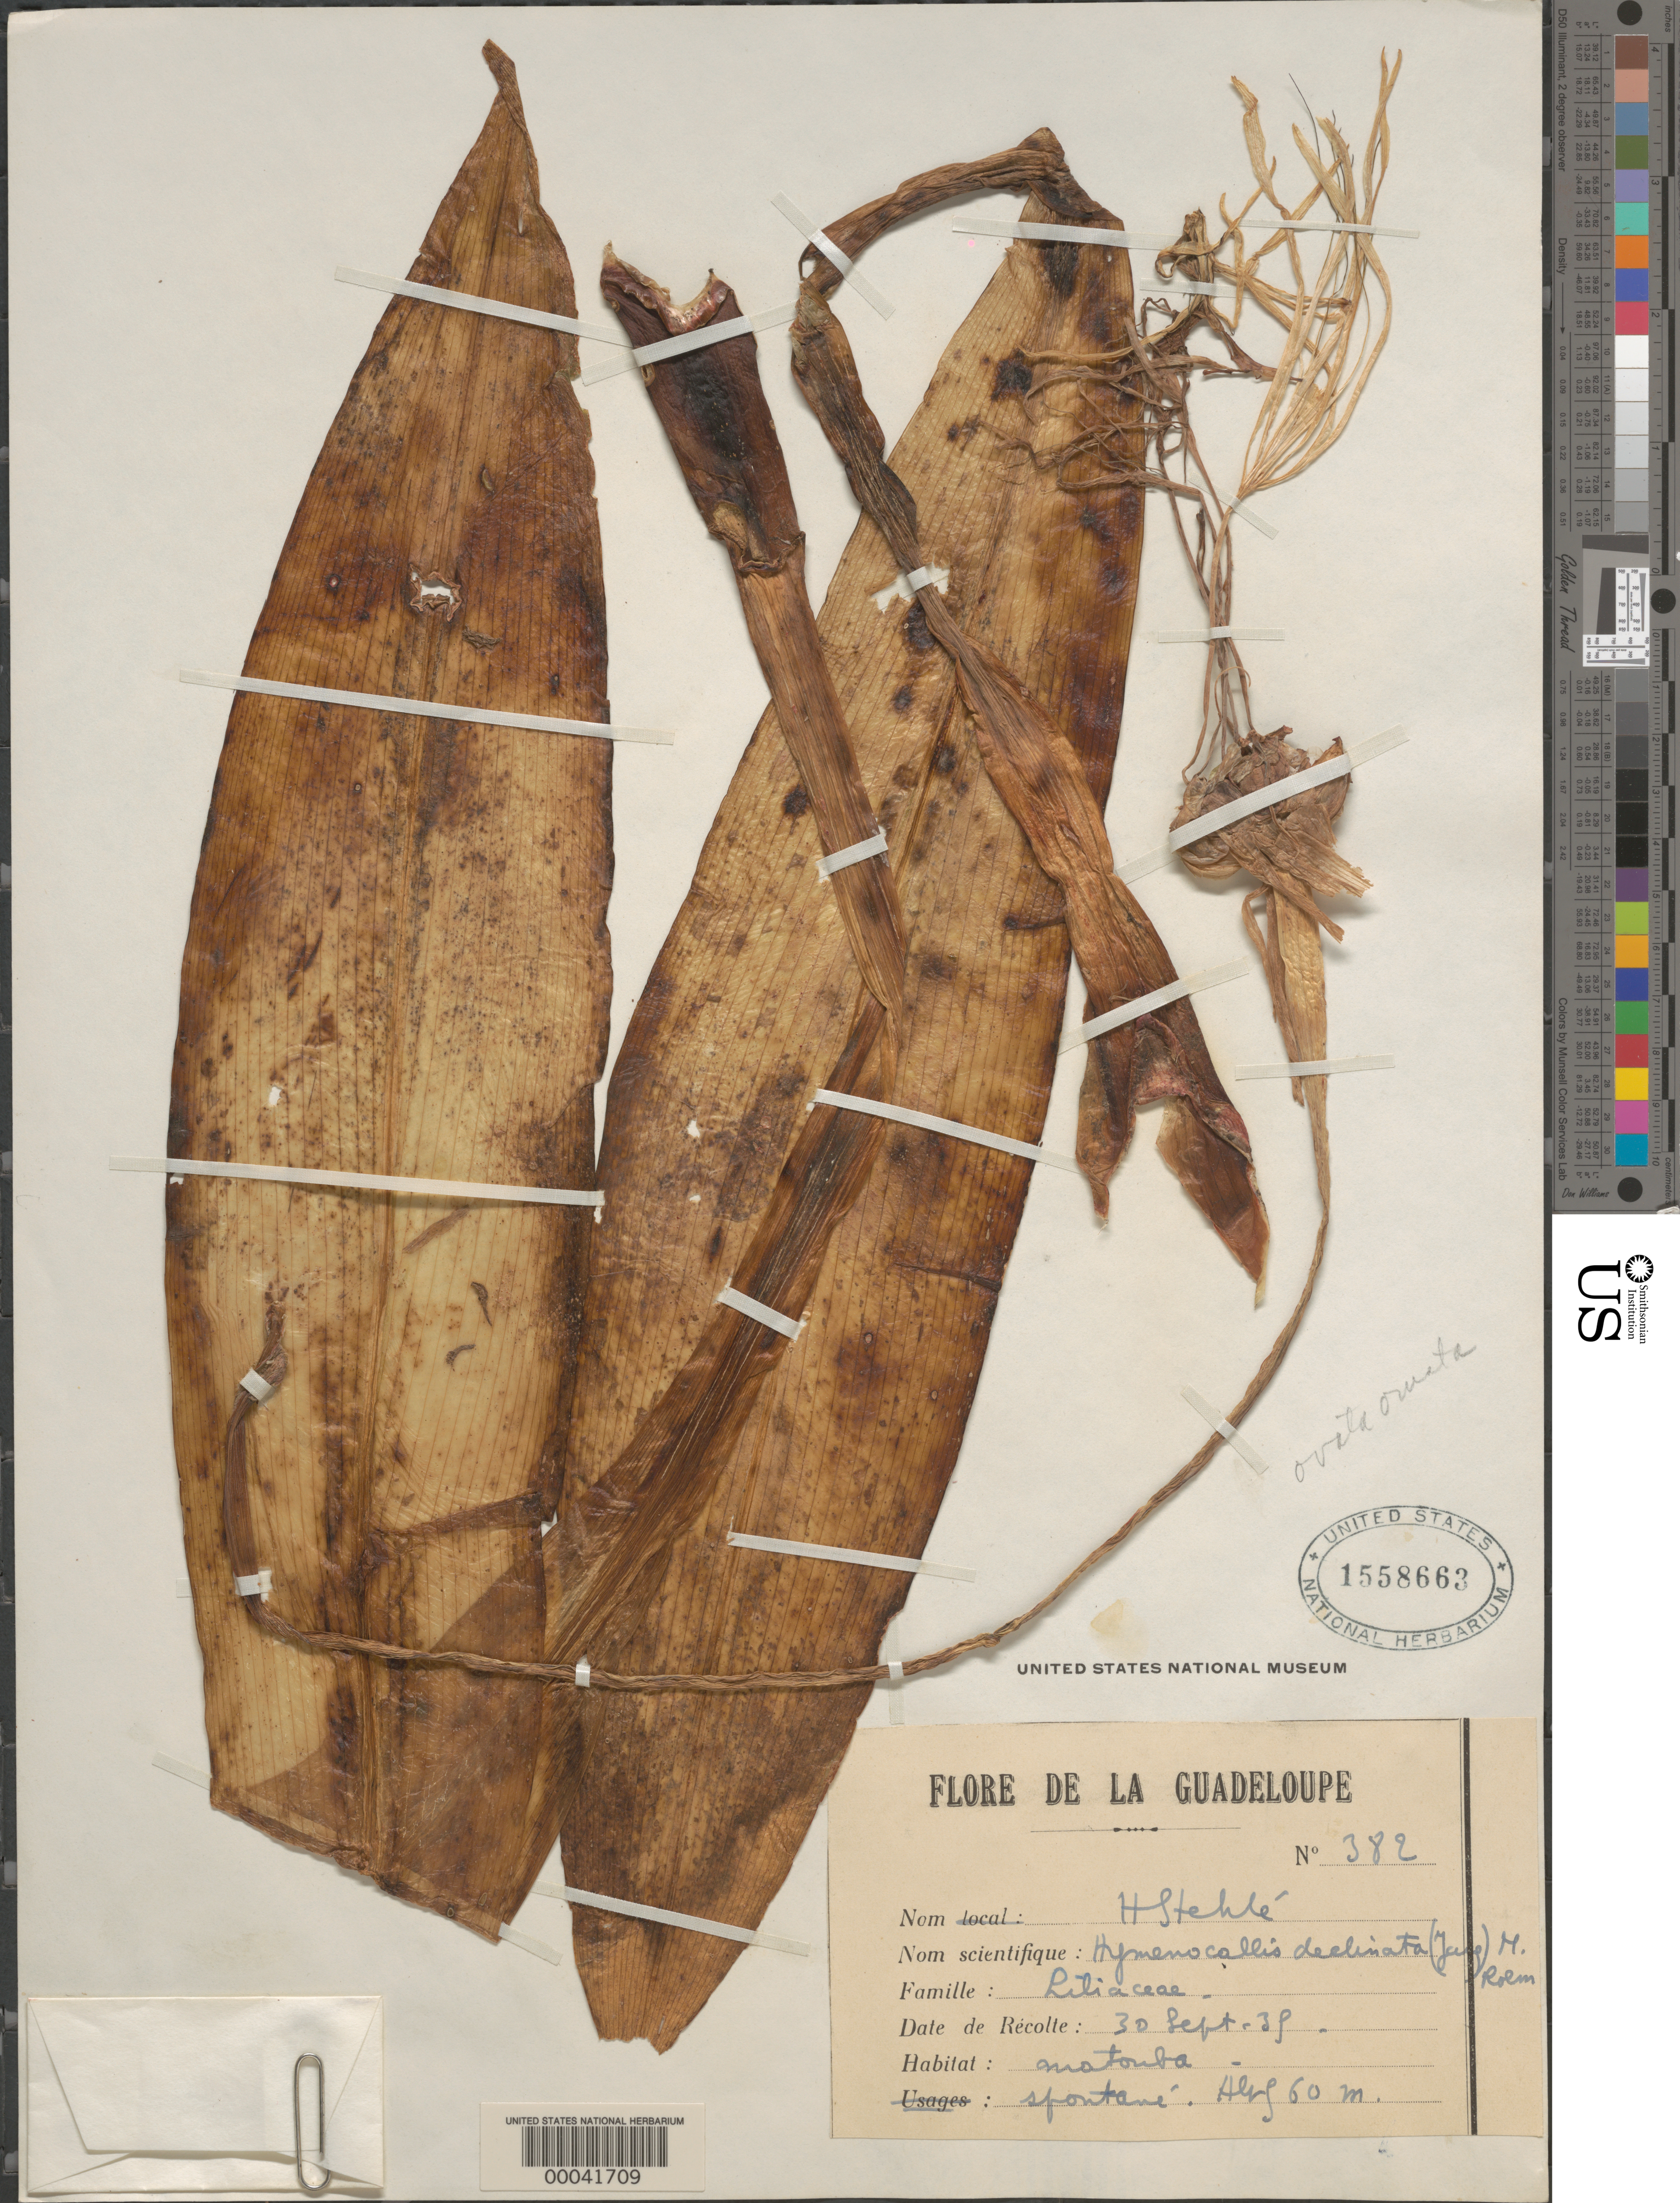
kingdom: Plantae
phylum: Tracheophyta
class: Liliopsida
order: Asparagales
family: Amaryllidaceae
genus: Hymenocallis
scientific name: Hymenocallis ovata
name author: (Mill.) M. Roem.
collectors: H. Stehlé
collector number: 382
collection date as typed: Transcribed d/m/y: 30/9/35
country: Guadeloupe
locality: Matouba.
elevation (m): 60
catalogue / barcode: US 1558663